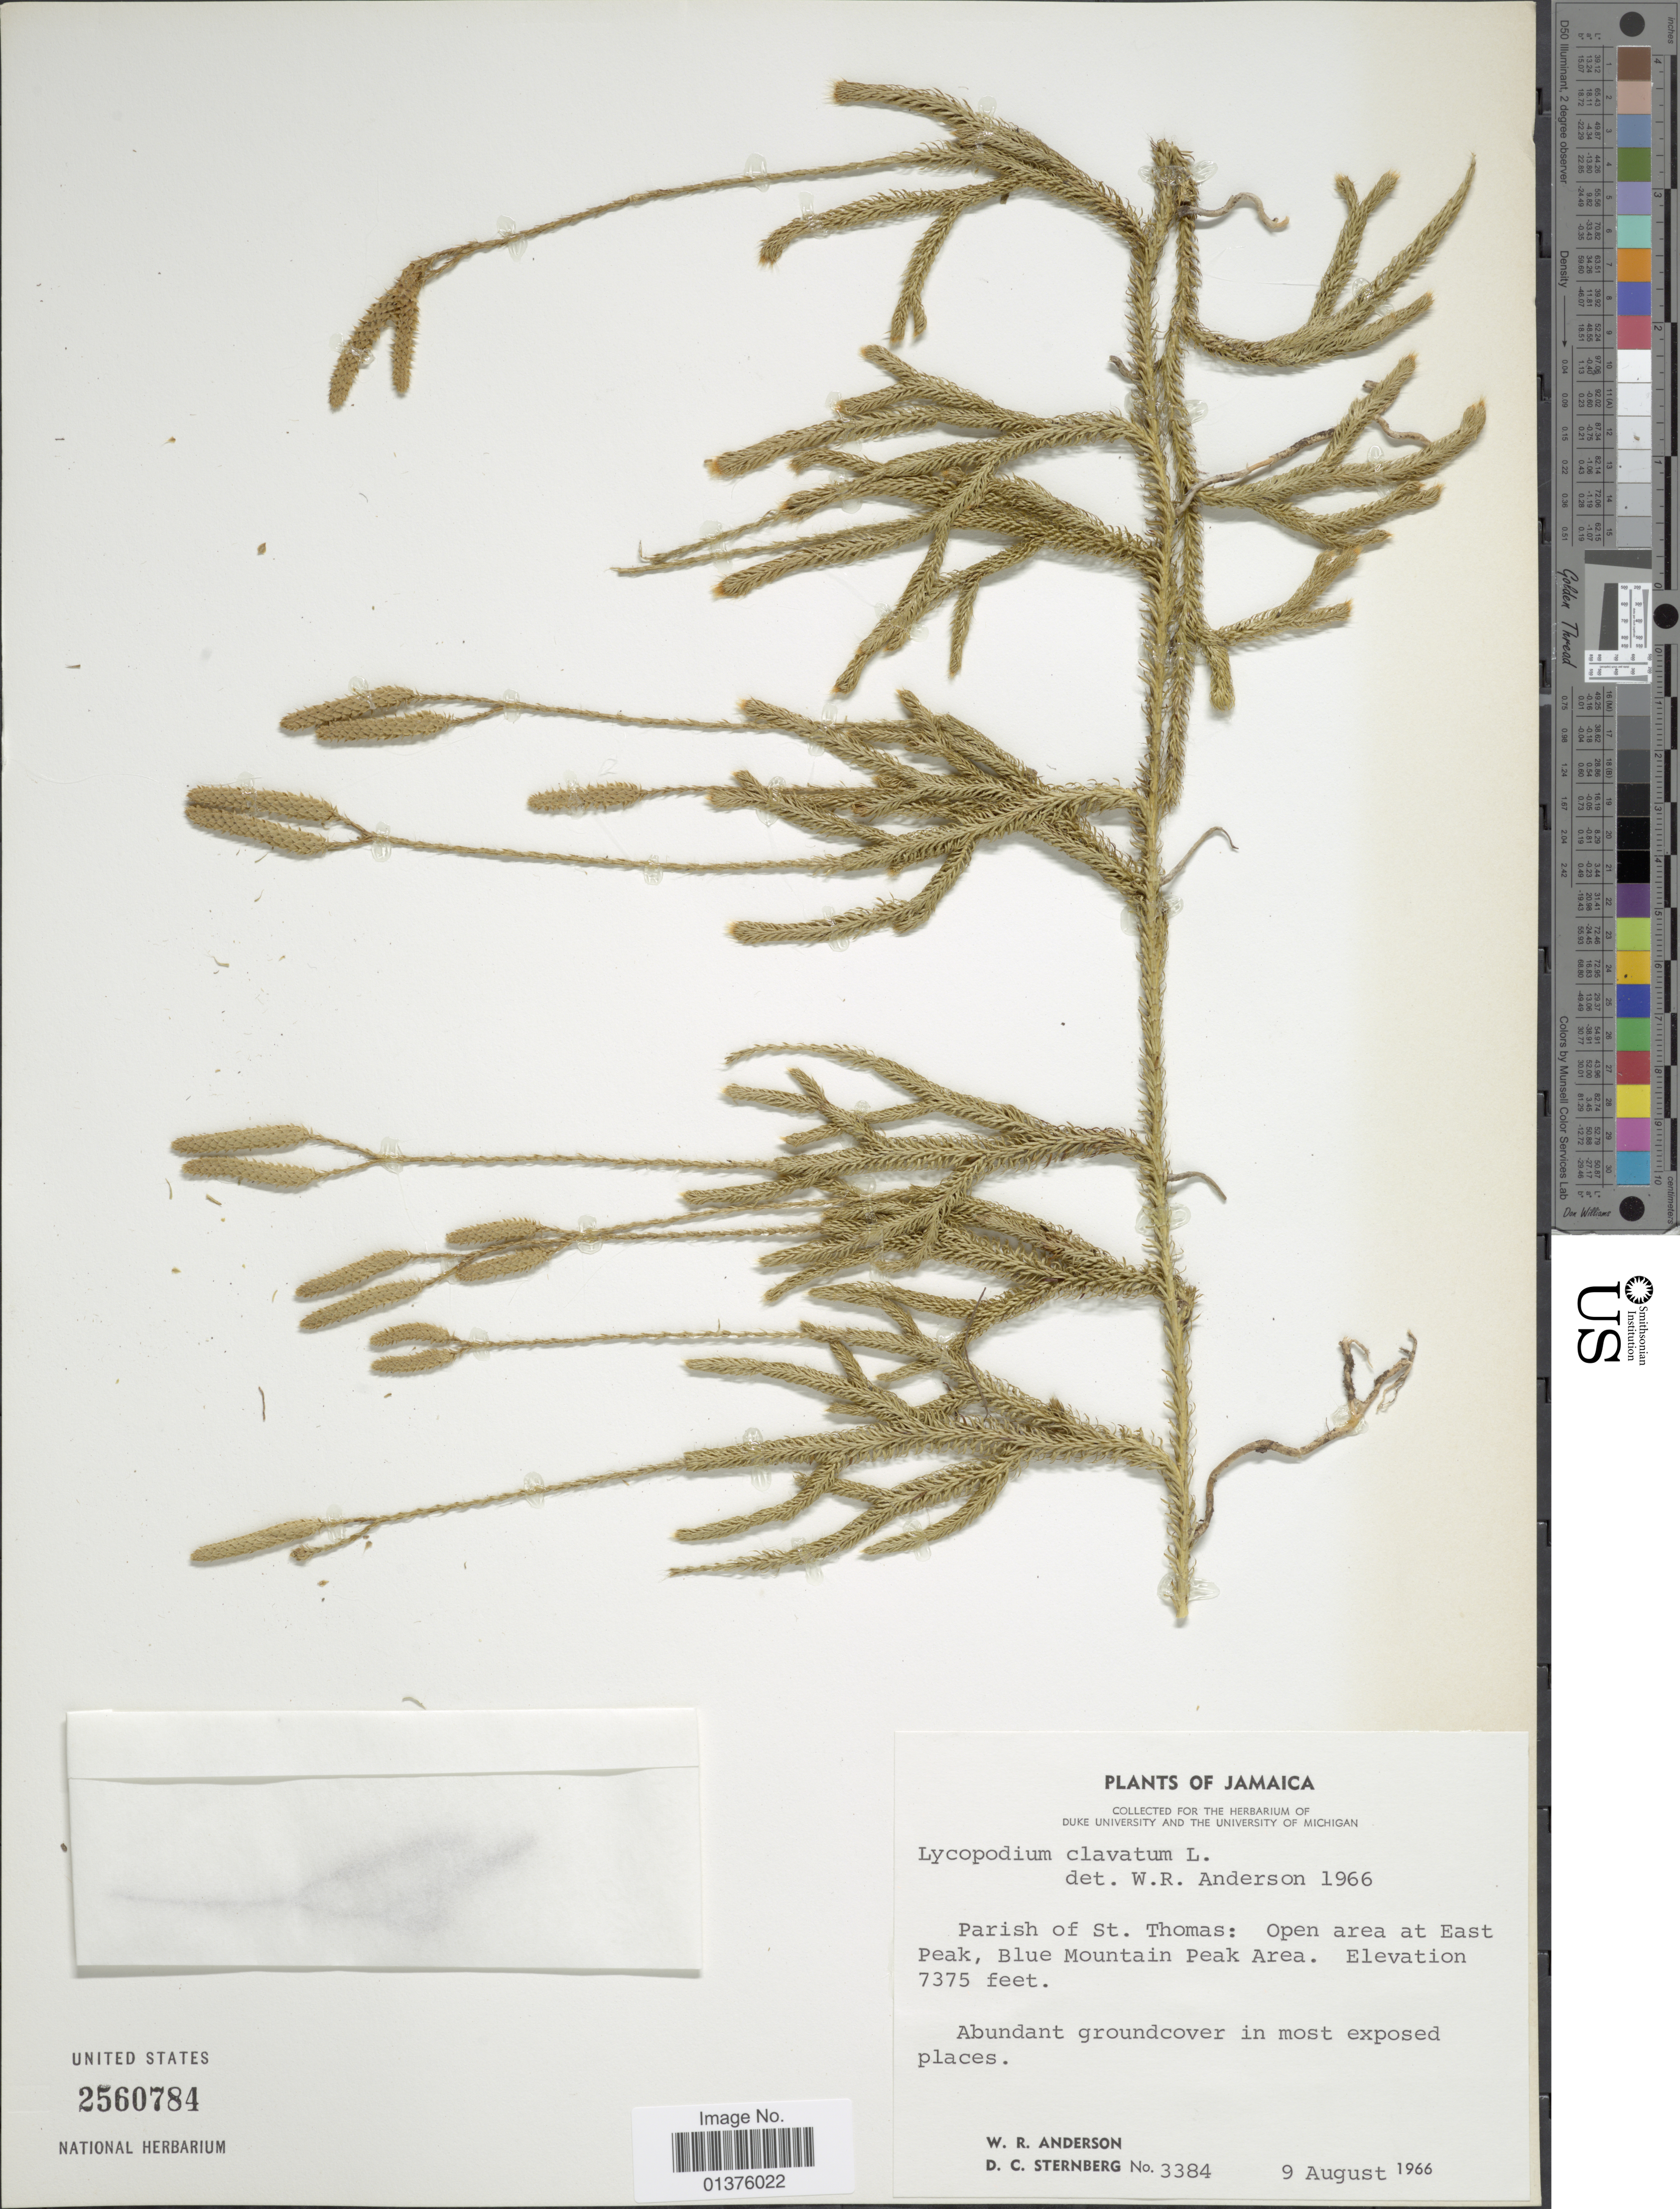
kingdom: Plantae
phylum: Tracheophyta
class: Lycopodiopsida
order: Lycopodiales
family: Lycopodiaceae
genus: Lycopodium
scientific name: Lycopodium clavatum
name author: L.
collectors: W. Anderson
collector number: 3384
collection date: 1966-08-09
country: Jamaica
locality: Parish of St. Thomas: open area at East Peak, Blue Mountain Peak Area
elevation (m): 2248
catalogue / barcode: US 2560784